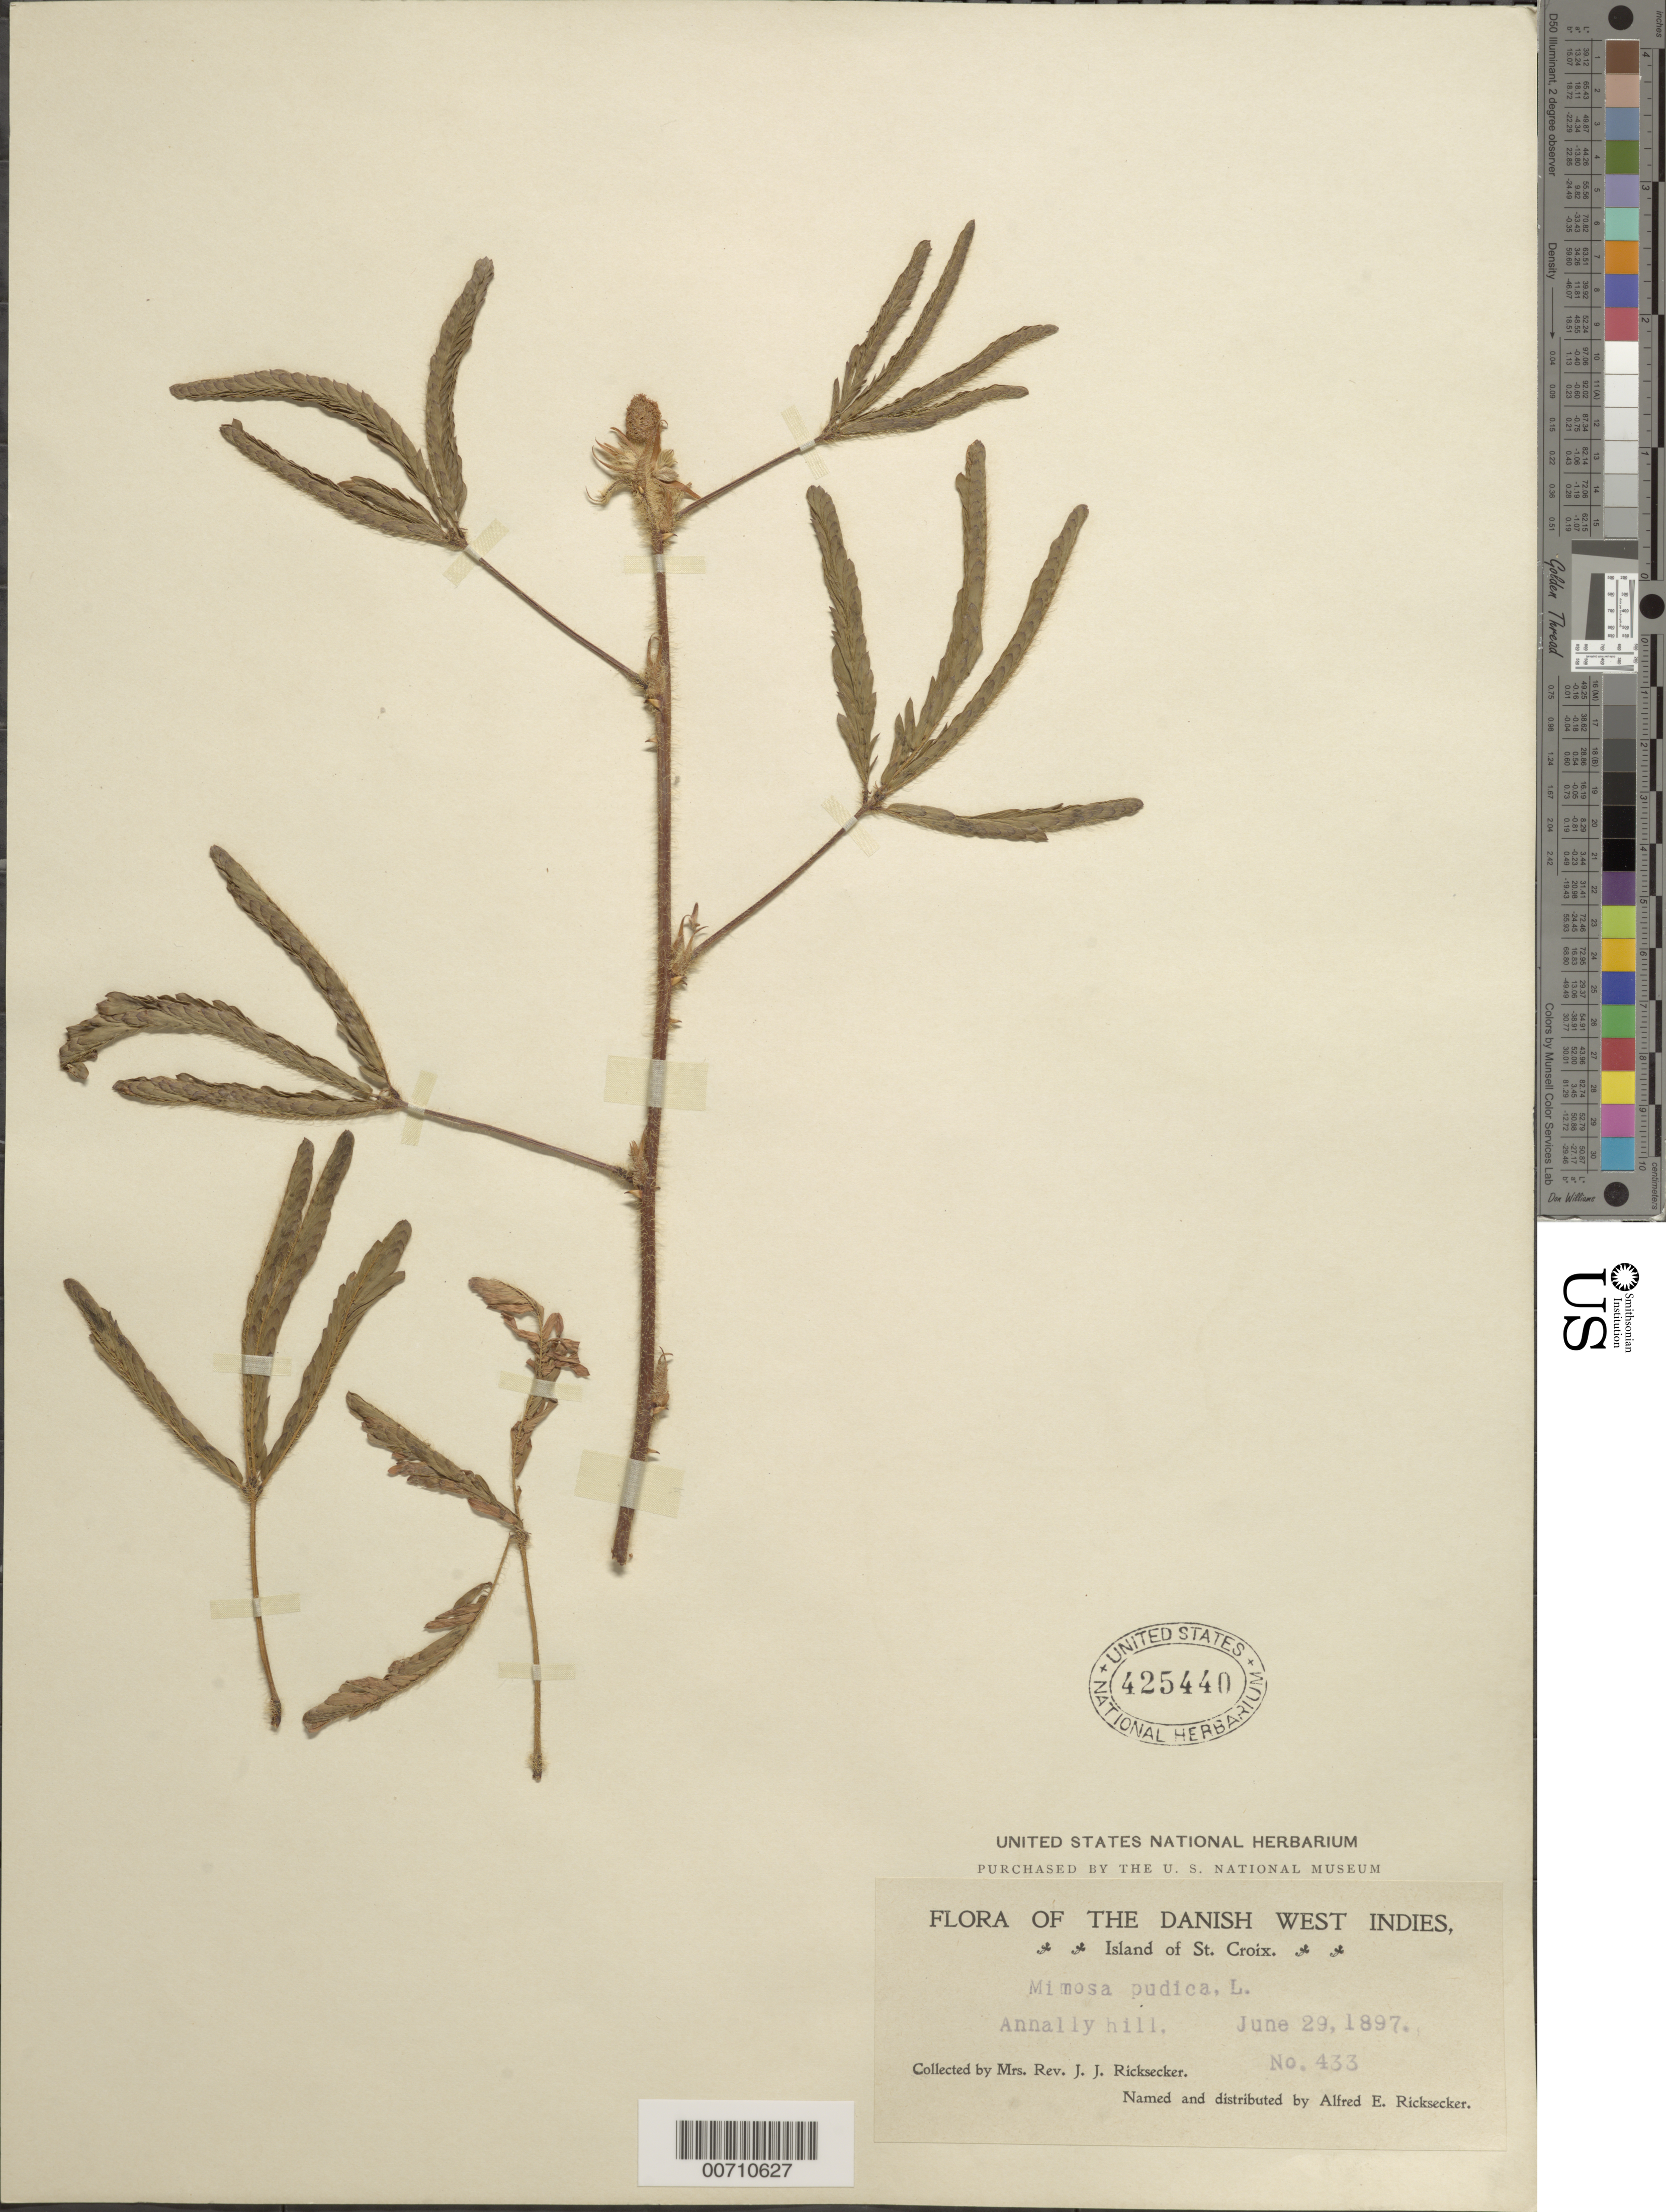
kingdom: Plantae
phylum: Tracheophyta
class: Magnoliopsida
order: Fabales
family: Fabaceae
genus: Mimosa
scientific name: Mimosa pudica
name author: L.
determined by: Ricksecker, A. E.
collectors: Mrs. J. J. Ricksecker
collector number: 433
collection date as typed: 29 Jun 1897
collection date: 1897-06-29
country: U.S. Virgin Islands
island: St. Croix Island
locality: Annally Hill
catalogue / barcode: US 425440